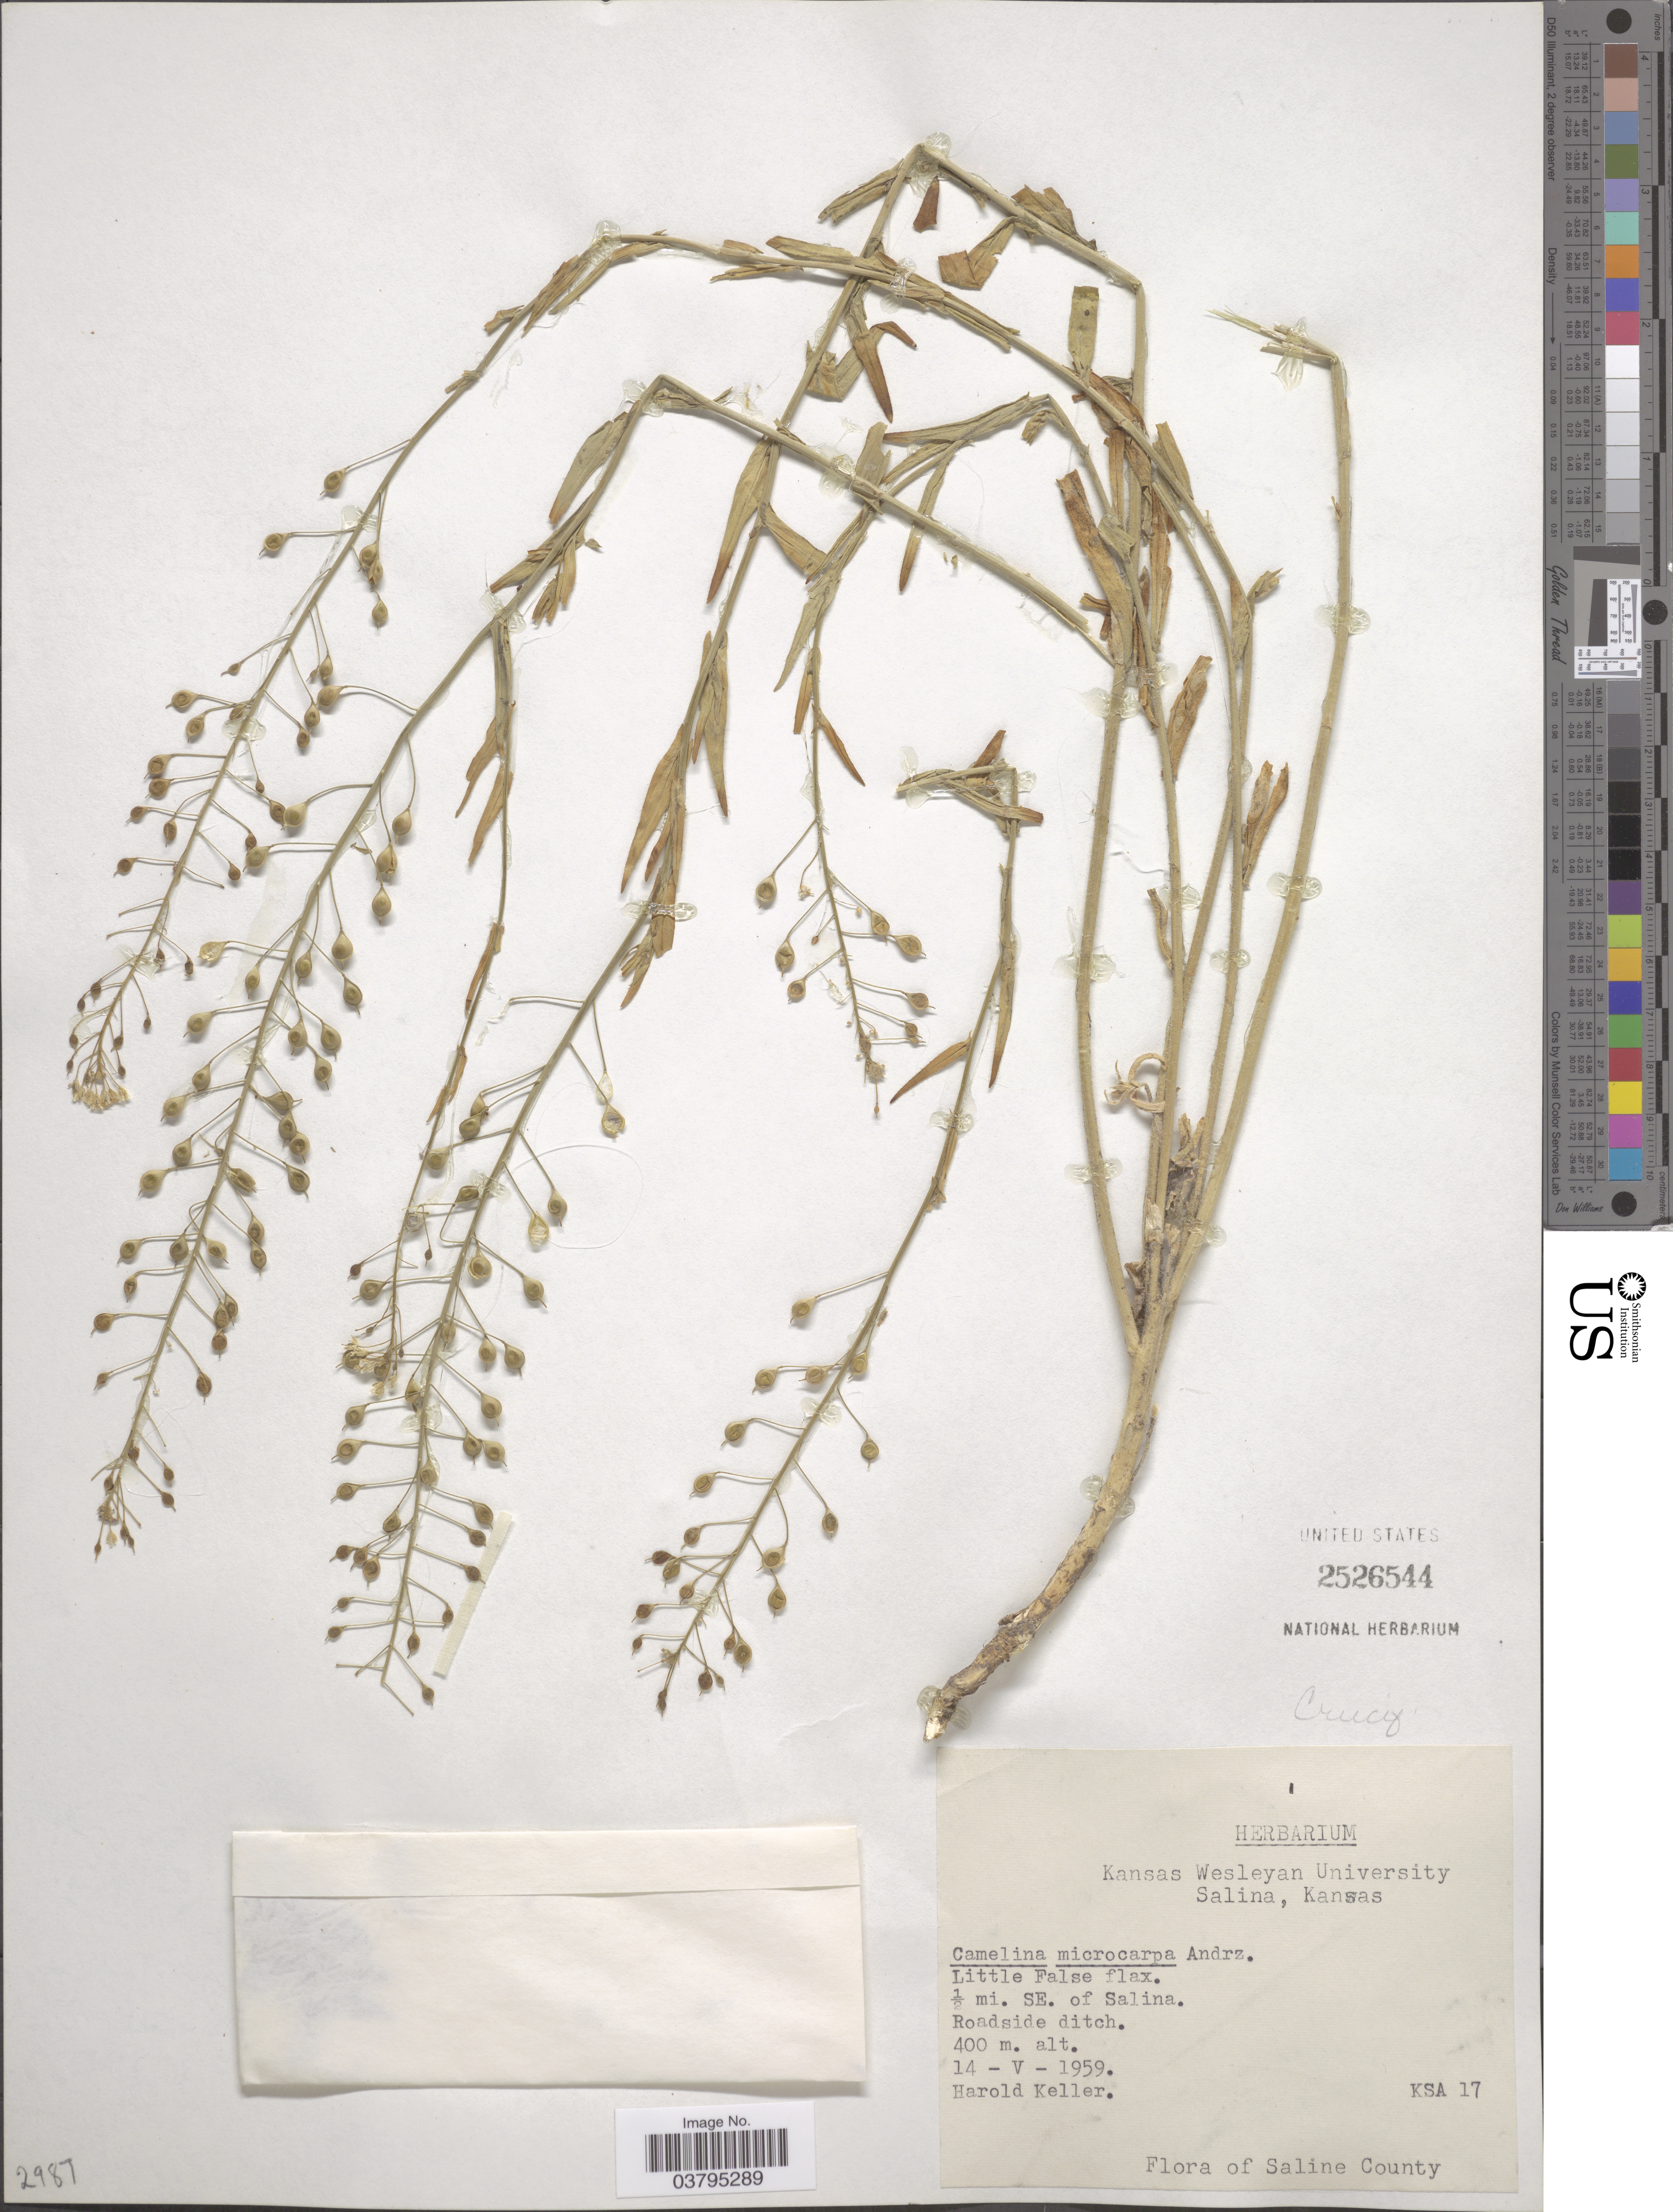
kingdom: Plantae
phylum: Tracheophyta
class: Magnoliopsida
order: Brassicales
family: Brassicaceae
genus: Camelina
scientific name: Camelina microcarpa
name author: DC.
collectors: H. Keller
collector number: KSA17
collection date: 1959-05-14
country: United States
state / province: Kansas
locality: Little False flax. ½ mi. SE. of Salina. Roadside ditch. Saline County.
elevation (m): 400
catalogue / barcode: US 2526544